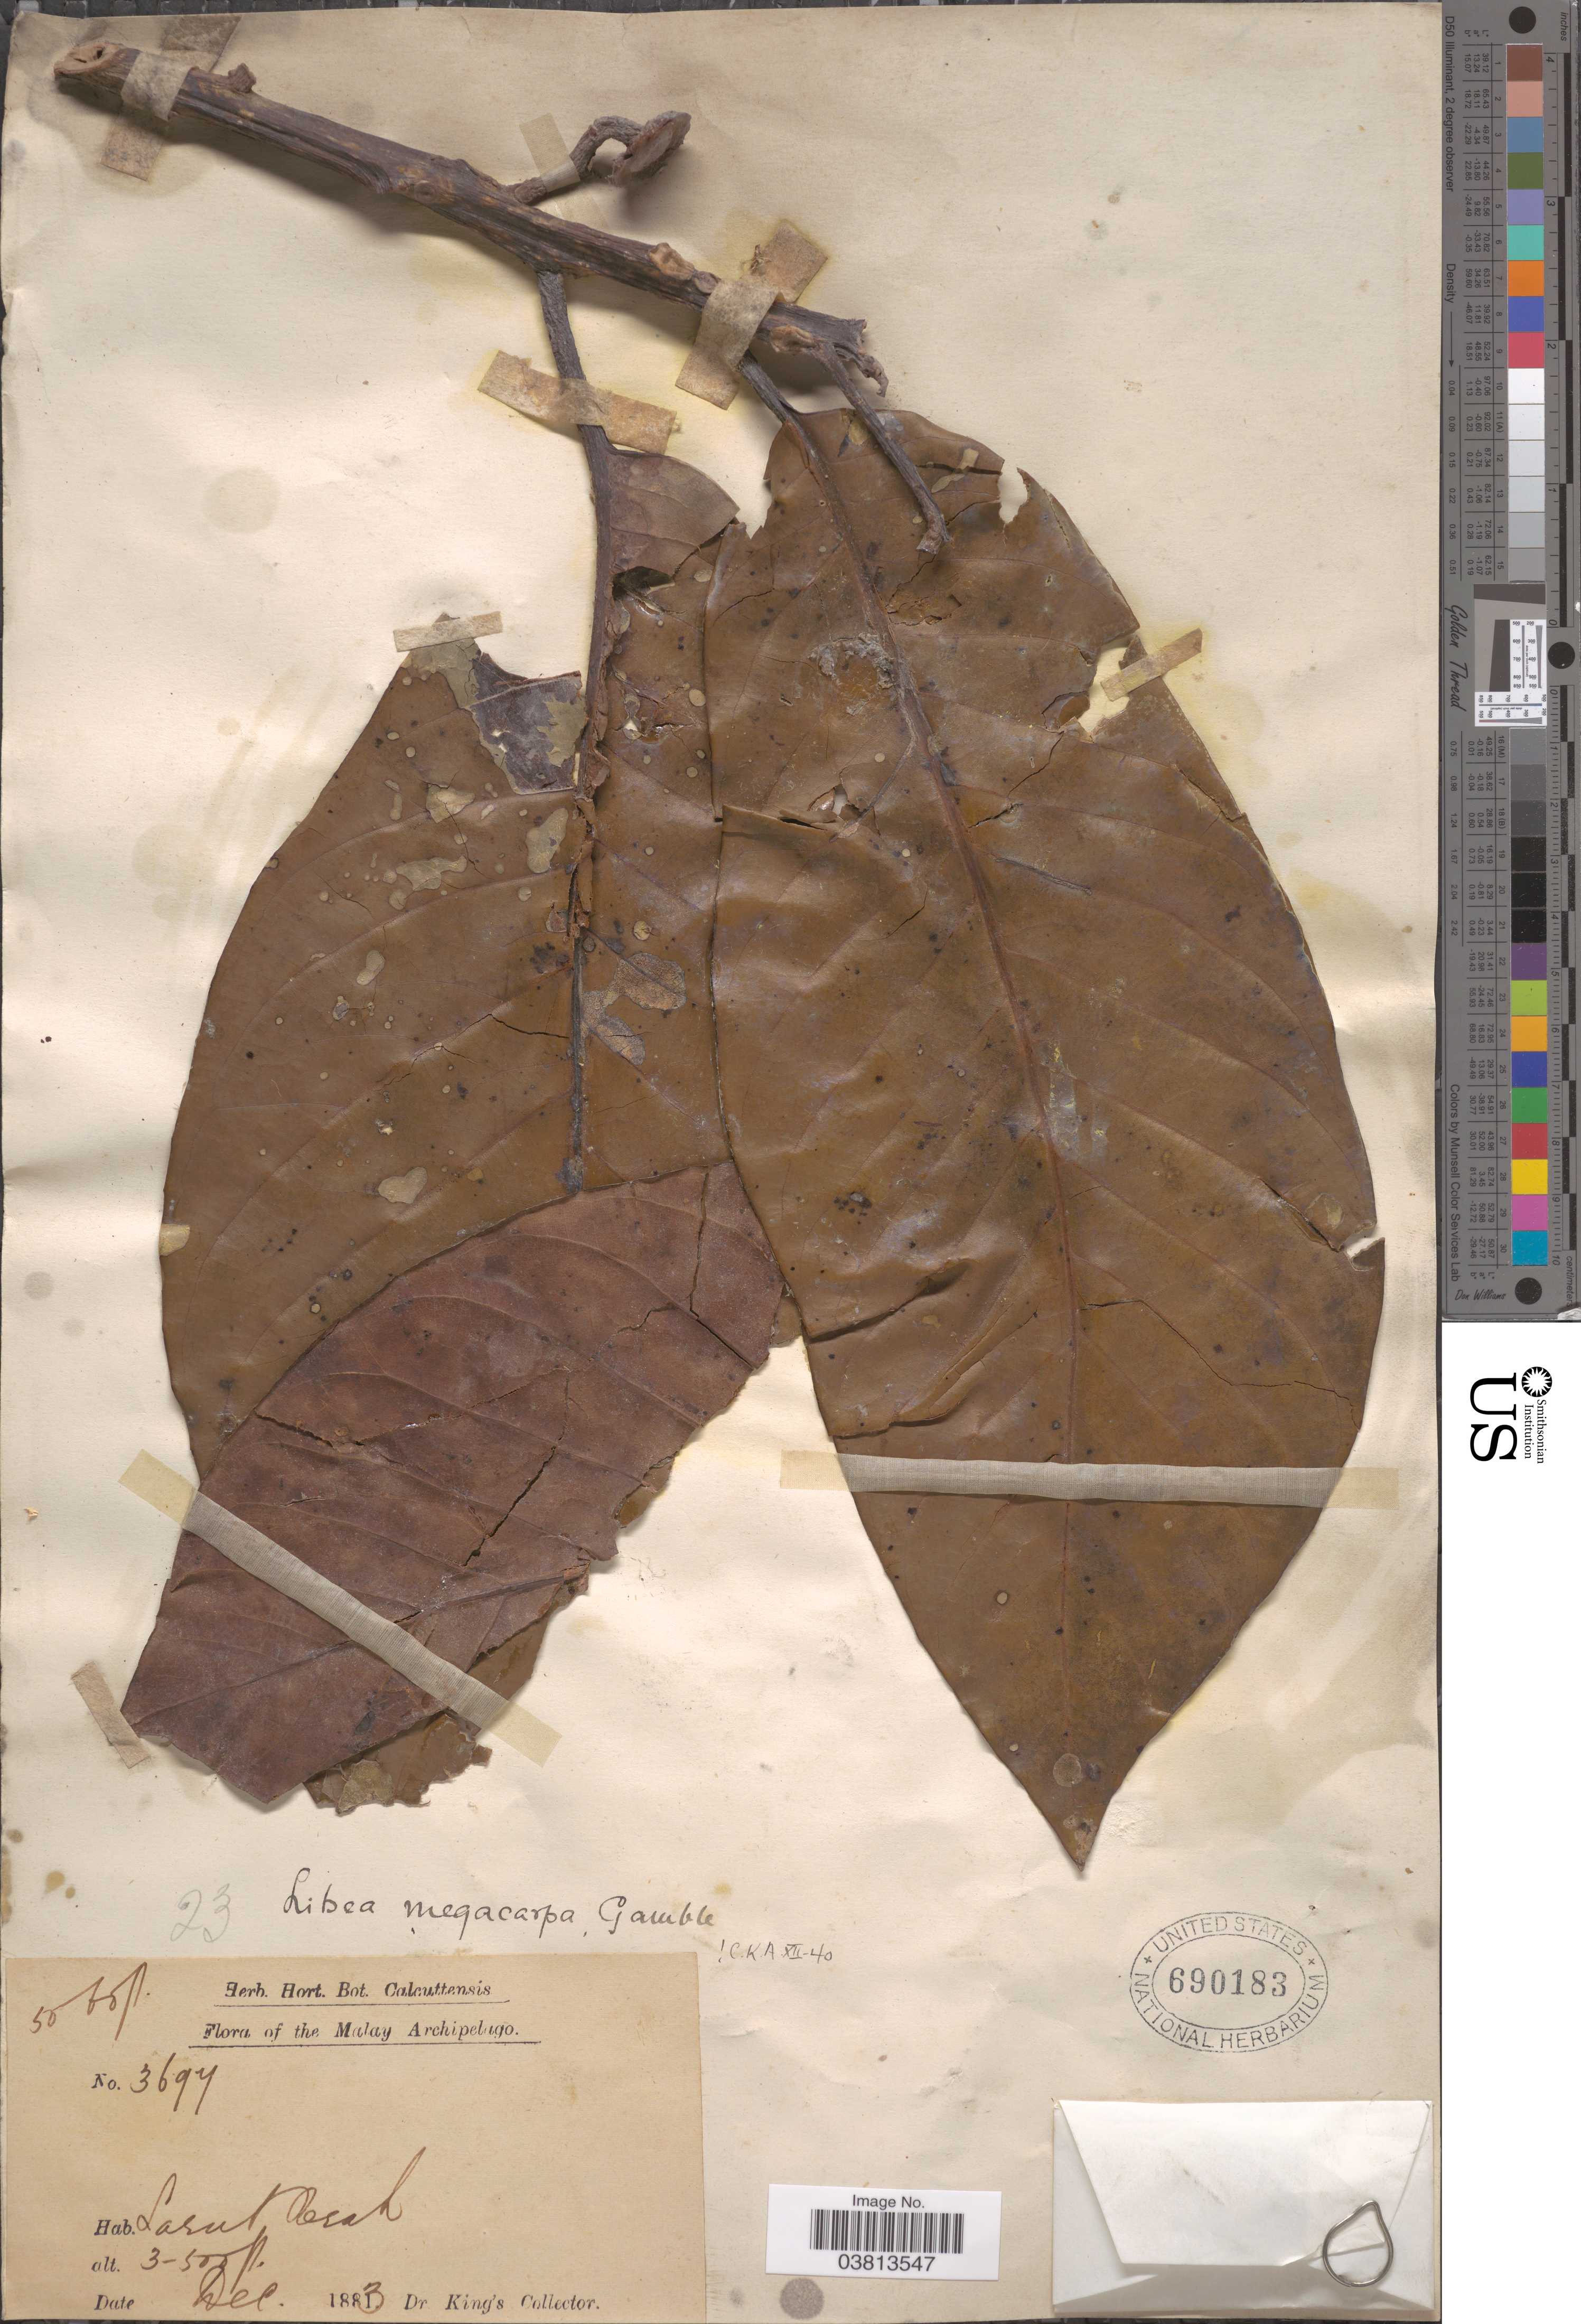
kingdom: Plantae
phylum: Tracheophyta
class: Magnoliopsida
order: Laurales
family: Lauraceae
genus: Litsea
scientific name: Litsea megacarpa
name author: Gamble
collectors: Dr. King's collector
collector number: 3694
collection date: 1883-12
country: Malaysia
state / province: Perak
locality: The Malay Archipelago. Larut.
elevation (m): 91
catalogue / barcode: US 690183